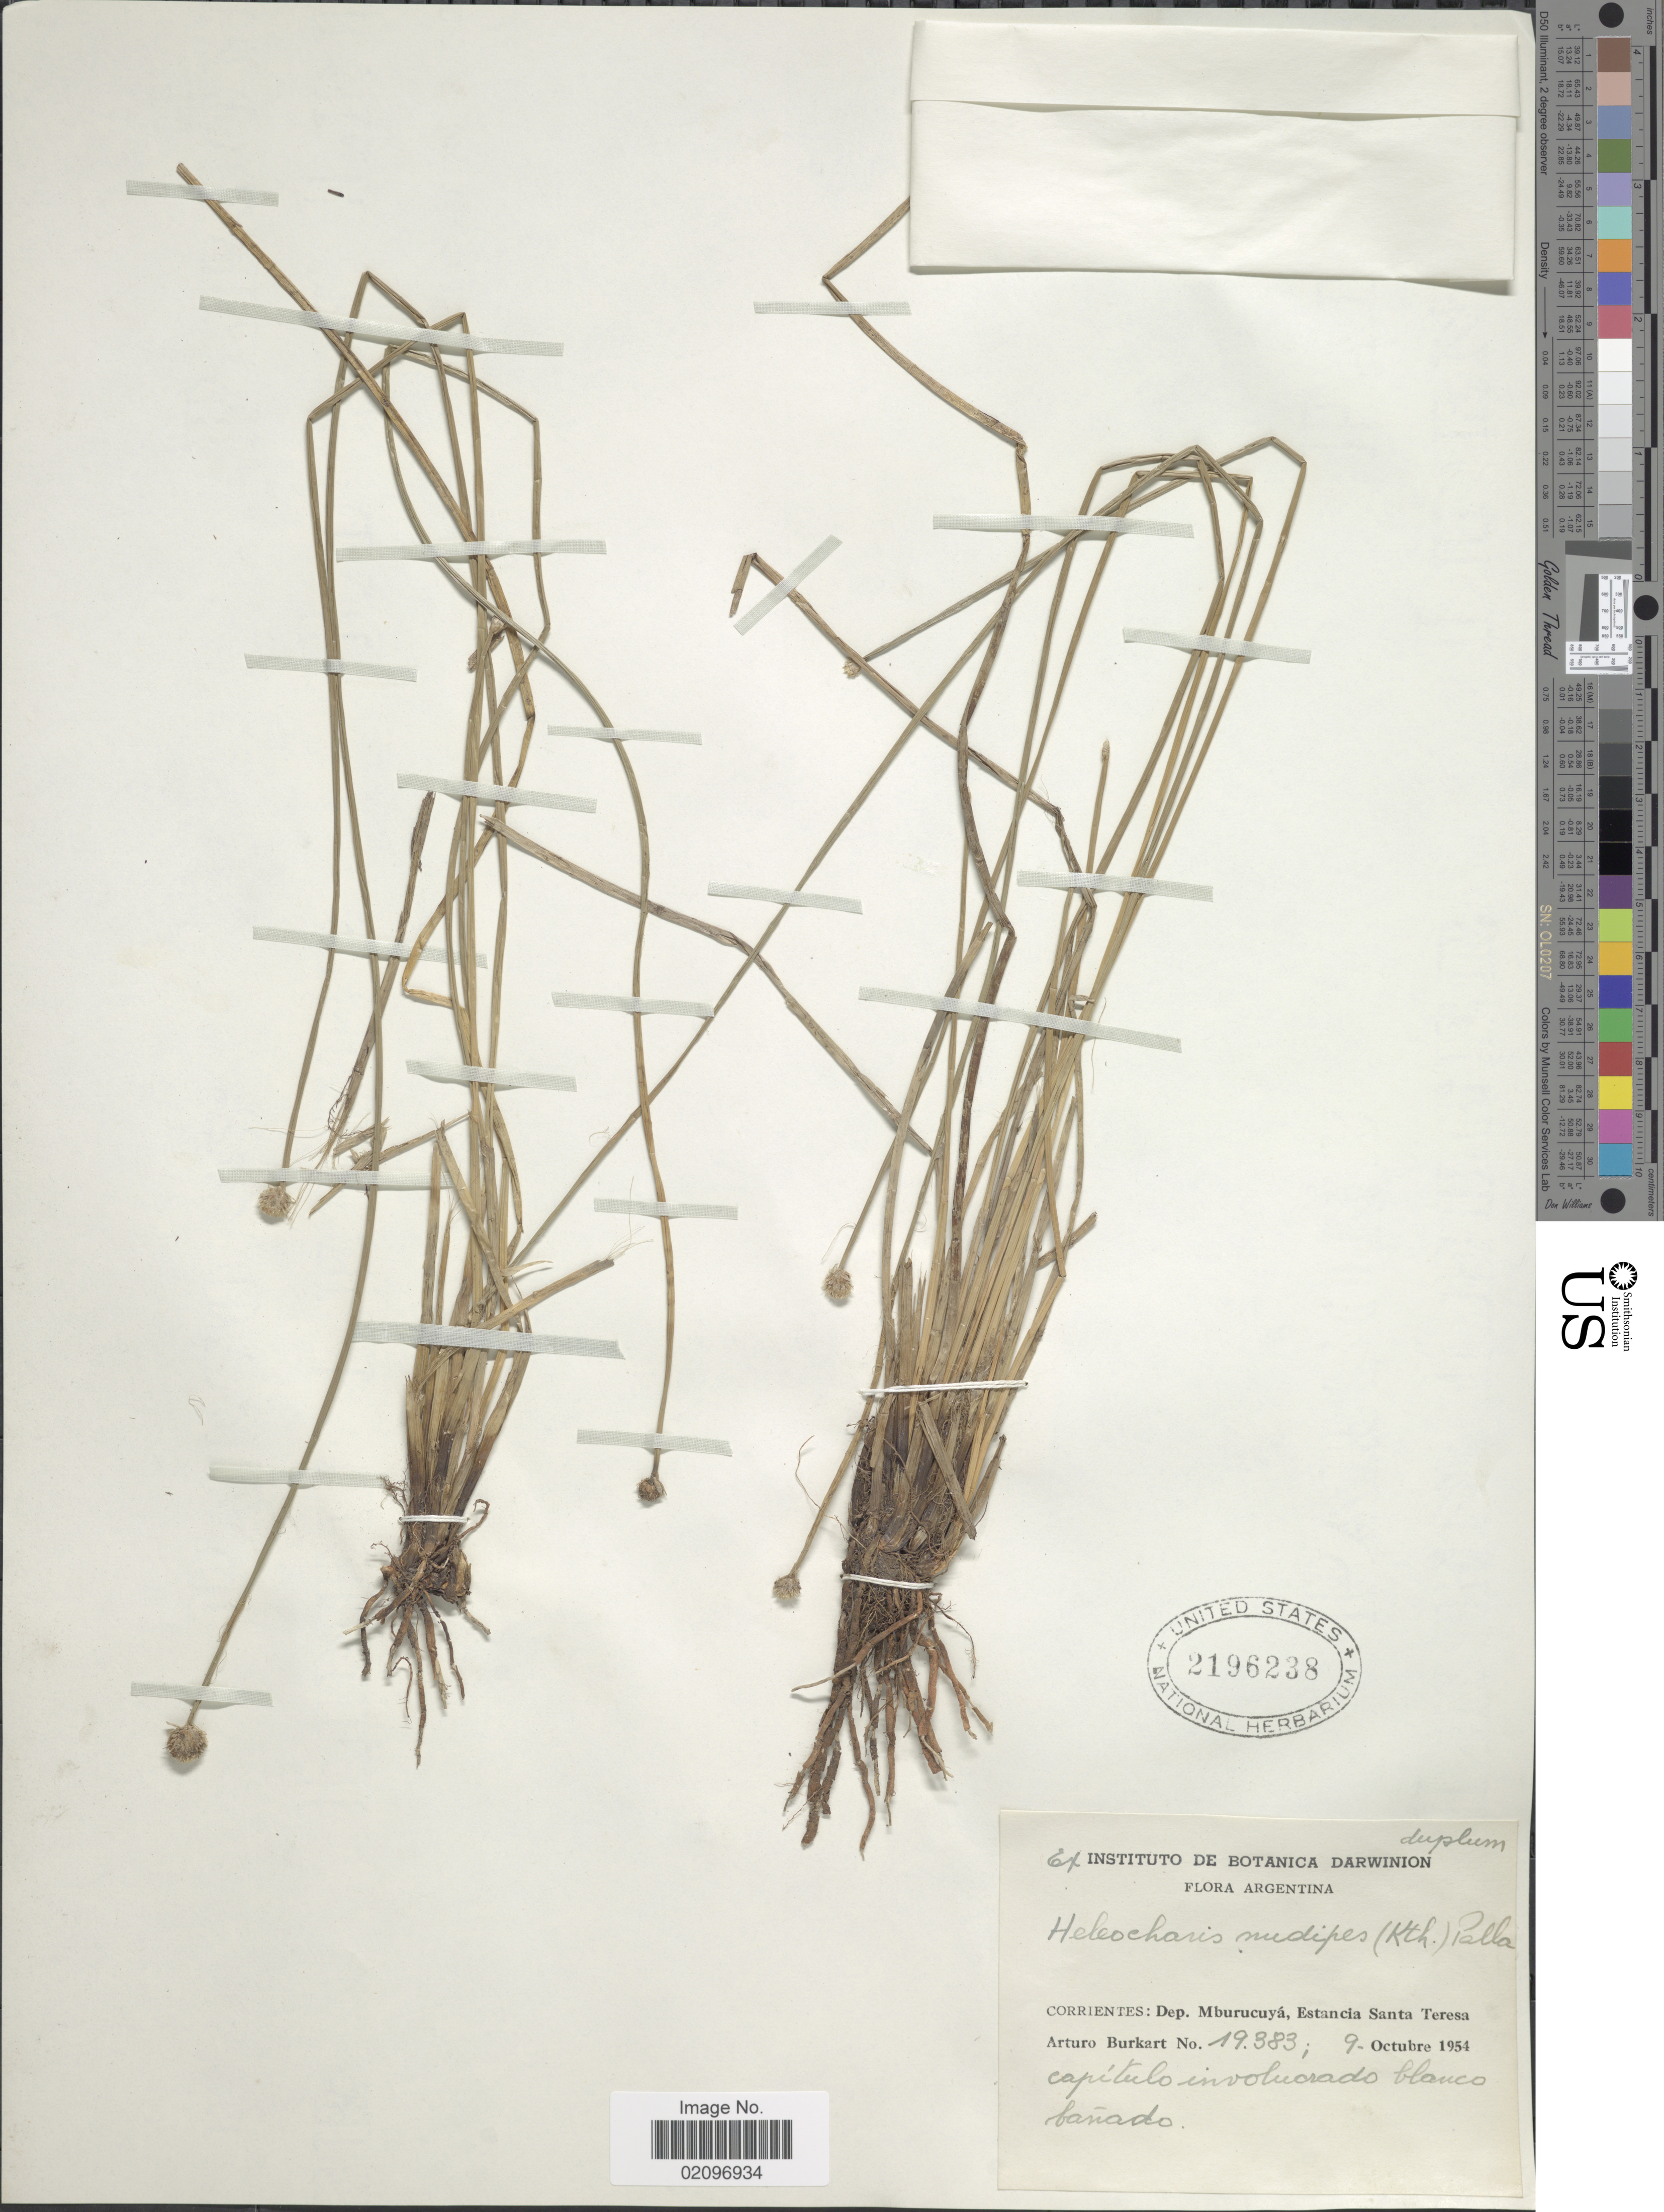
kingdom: Plantae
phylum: Tracheophyta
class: Liliopsida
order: Poales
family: Cyperaceae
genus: Eleocharis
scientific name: Eleocharis nudipes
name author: (Kunth) Palla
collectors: A. E. Burkart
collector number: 19383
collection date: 1954-10-09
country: Argentina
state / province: Corrientes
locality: Argentina. Corrientes: Dp. Mburucuya, Estancia Santa Teresa.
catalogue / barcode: US 2196238